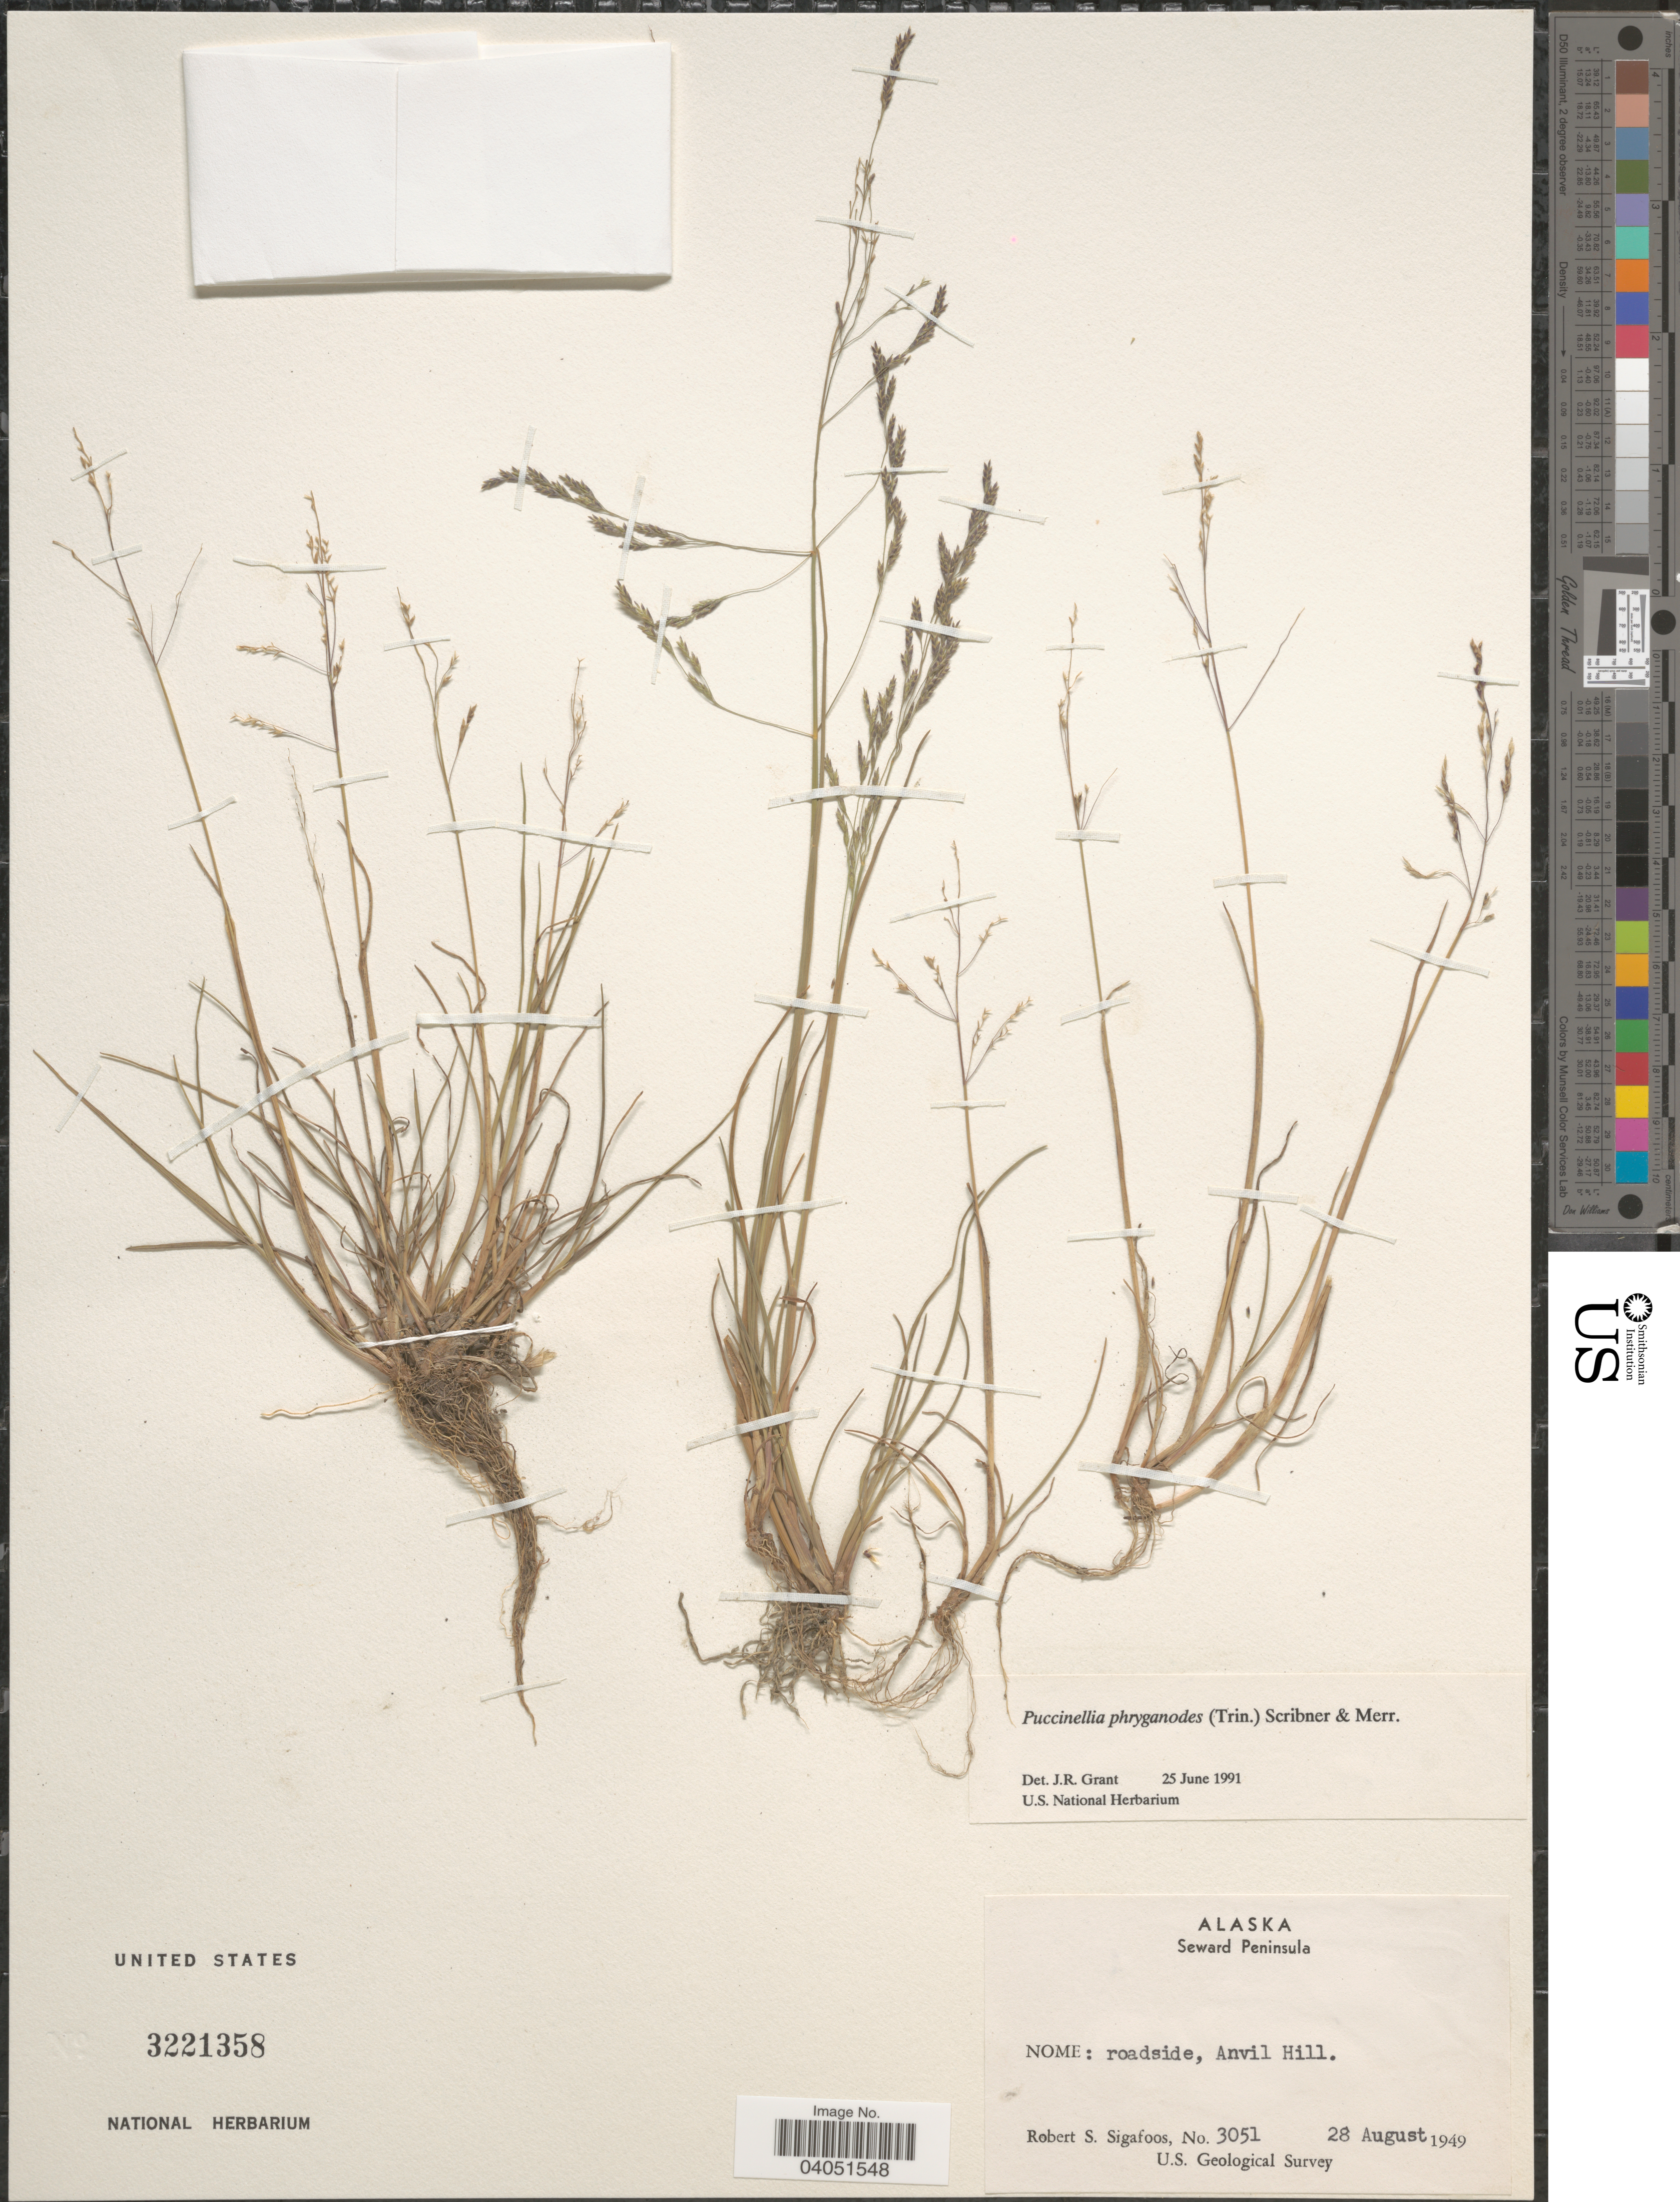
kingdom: Plantae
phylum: Tracheophyta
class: Liliopsida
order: Poales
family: Poaceae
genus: Puccinellia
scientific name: Puccinellia sp.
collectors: R. Sigafoos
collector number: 3051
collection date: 1949-08-28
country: United States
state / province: Alaska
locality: Seward Peninsula. Nome: roadside, Anvil Hill.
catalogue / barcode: US 3221358